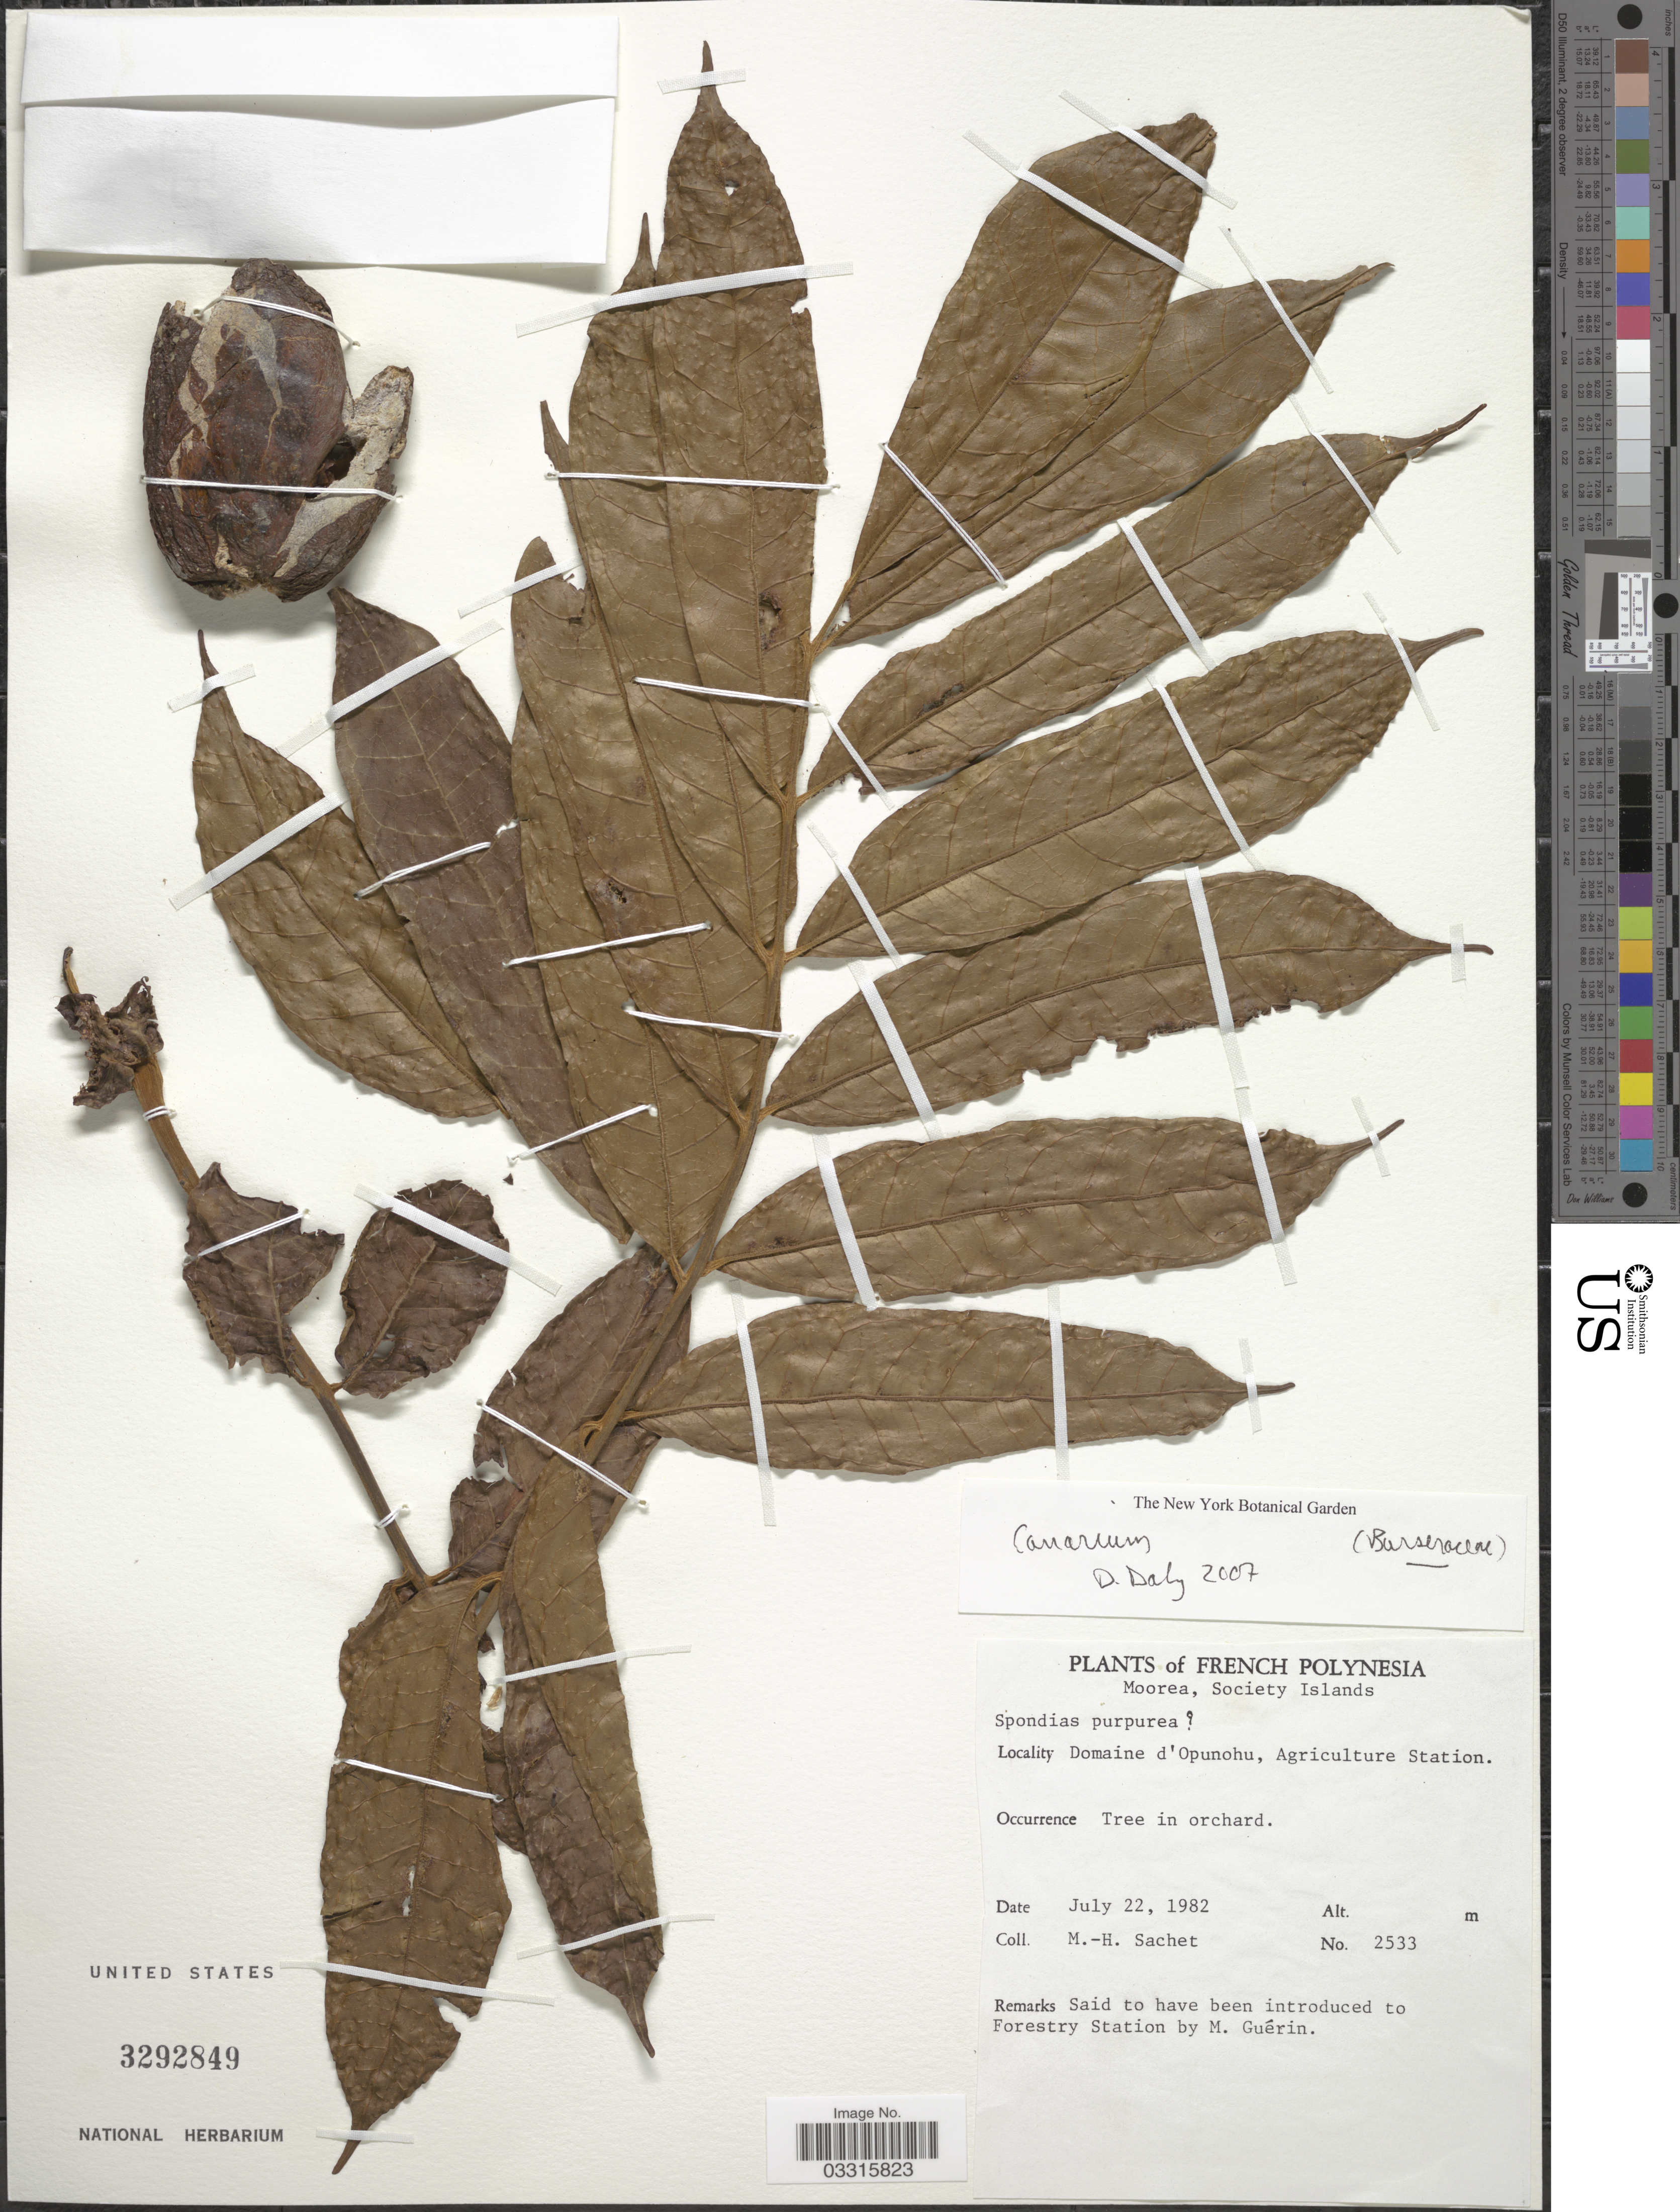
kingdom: Plantae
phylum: Tracheophyta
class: Magnoliopsida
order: Sapindales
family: Burseraceae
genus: Canarium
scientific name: Canarium sp.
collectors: M.-H. Sachet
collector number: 2533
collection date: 1982-07-22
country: French Polynesia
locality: Moorea, Society Islands. Domaine d'Opunohu, Agriculture Station.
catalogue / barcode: US 3292849